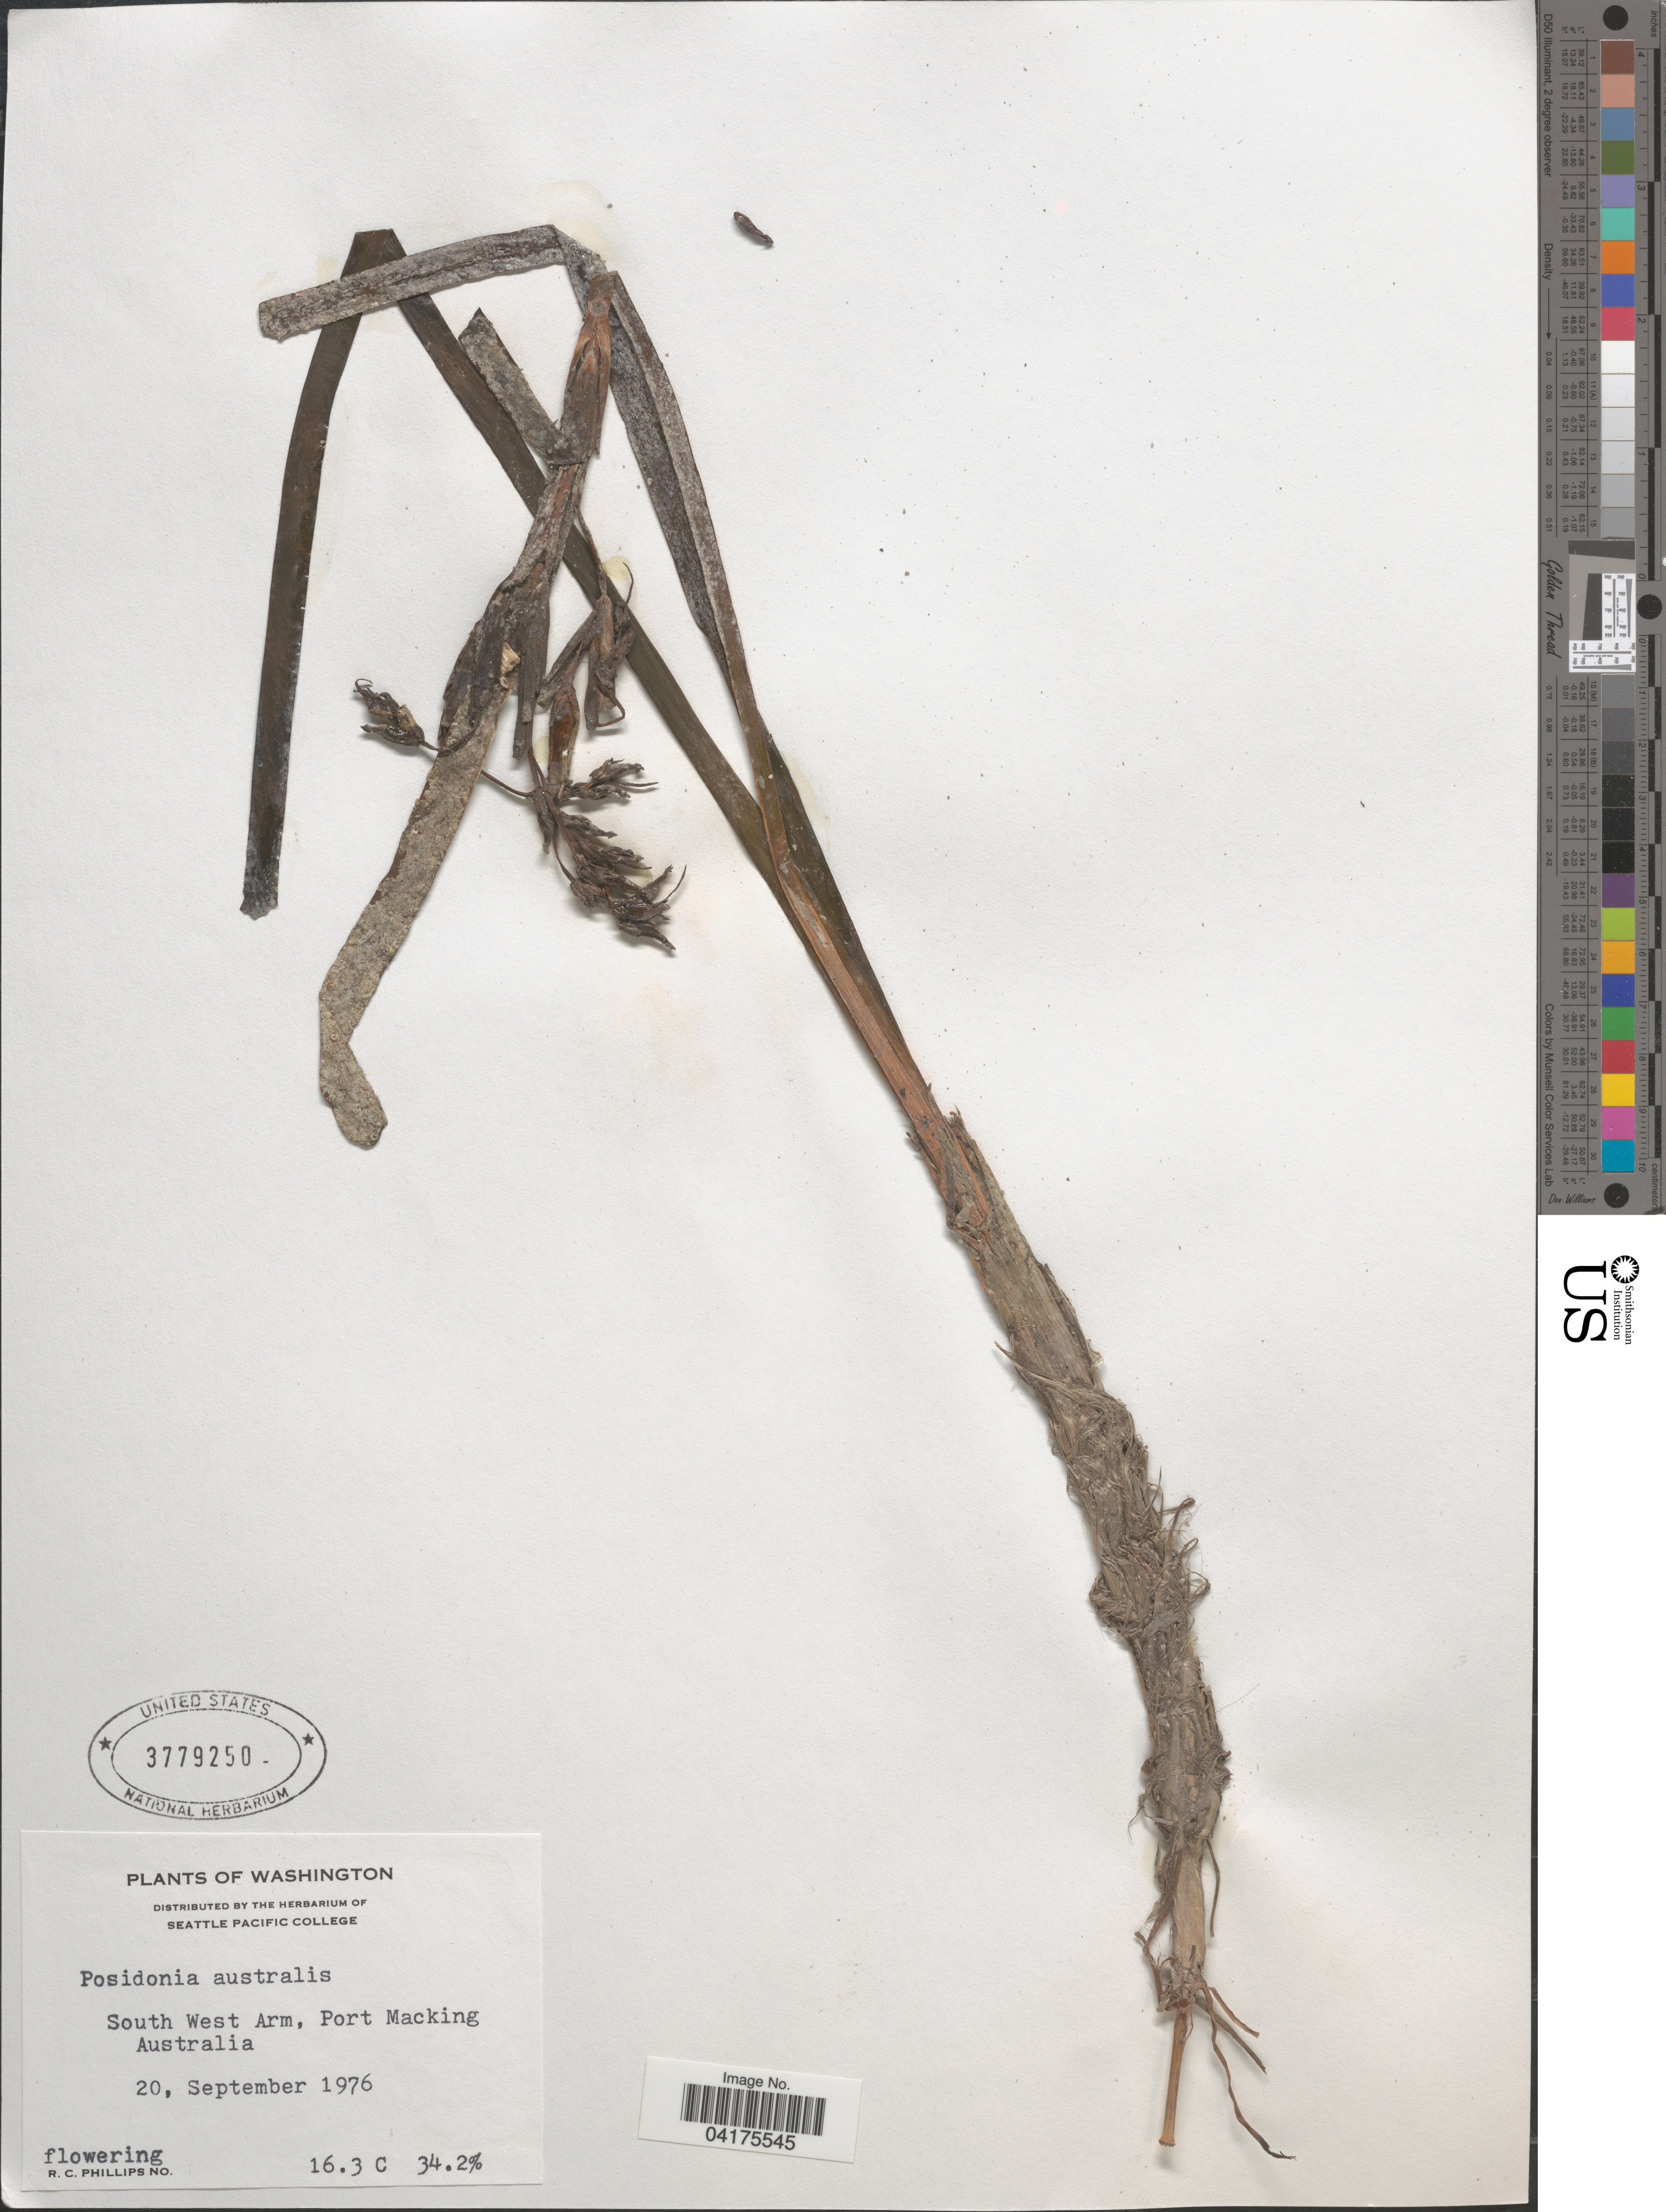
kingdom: Plantae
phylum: Tracheophyta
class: Liliopsida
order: Alismatales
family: Posidoniaceae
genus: Posidonia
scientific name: Posidonia australis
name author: Hook. f.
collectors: R. C. Phillips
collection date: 1976-09-20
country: Australia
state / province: New South Wales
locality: South West Arm, Port Macking [= Port Hacking].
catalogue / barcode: US 3779250